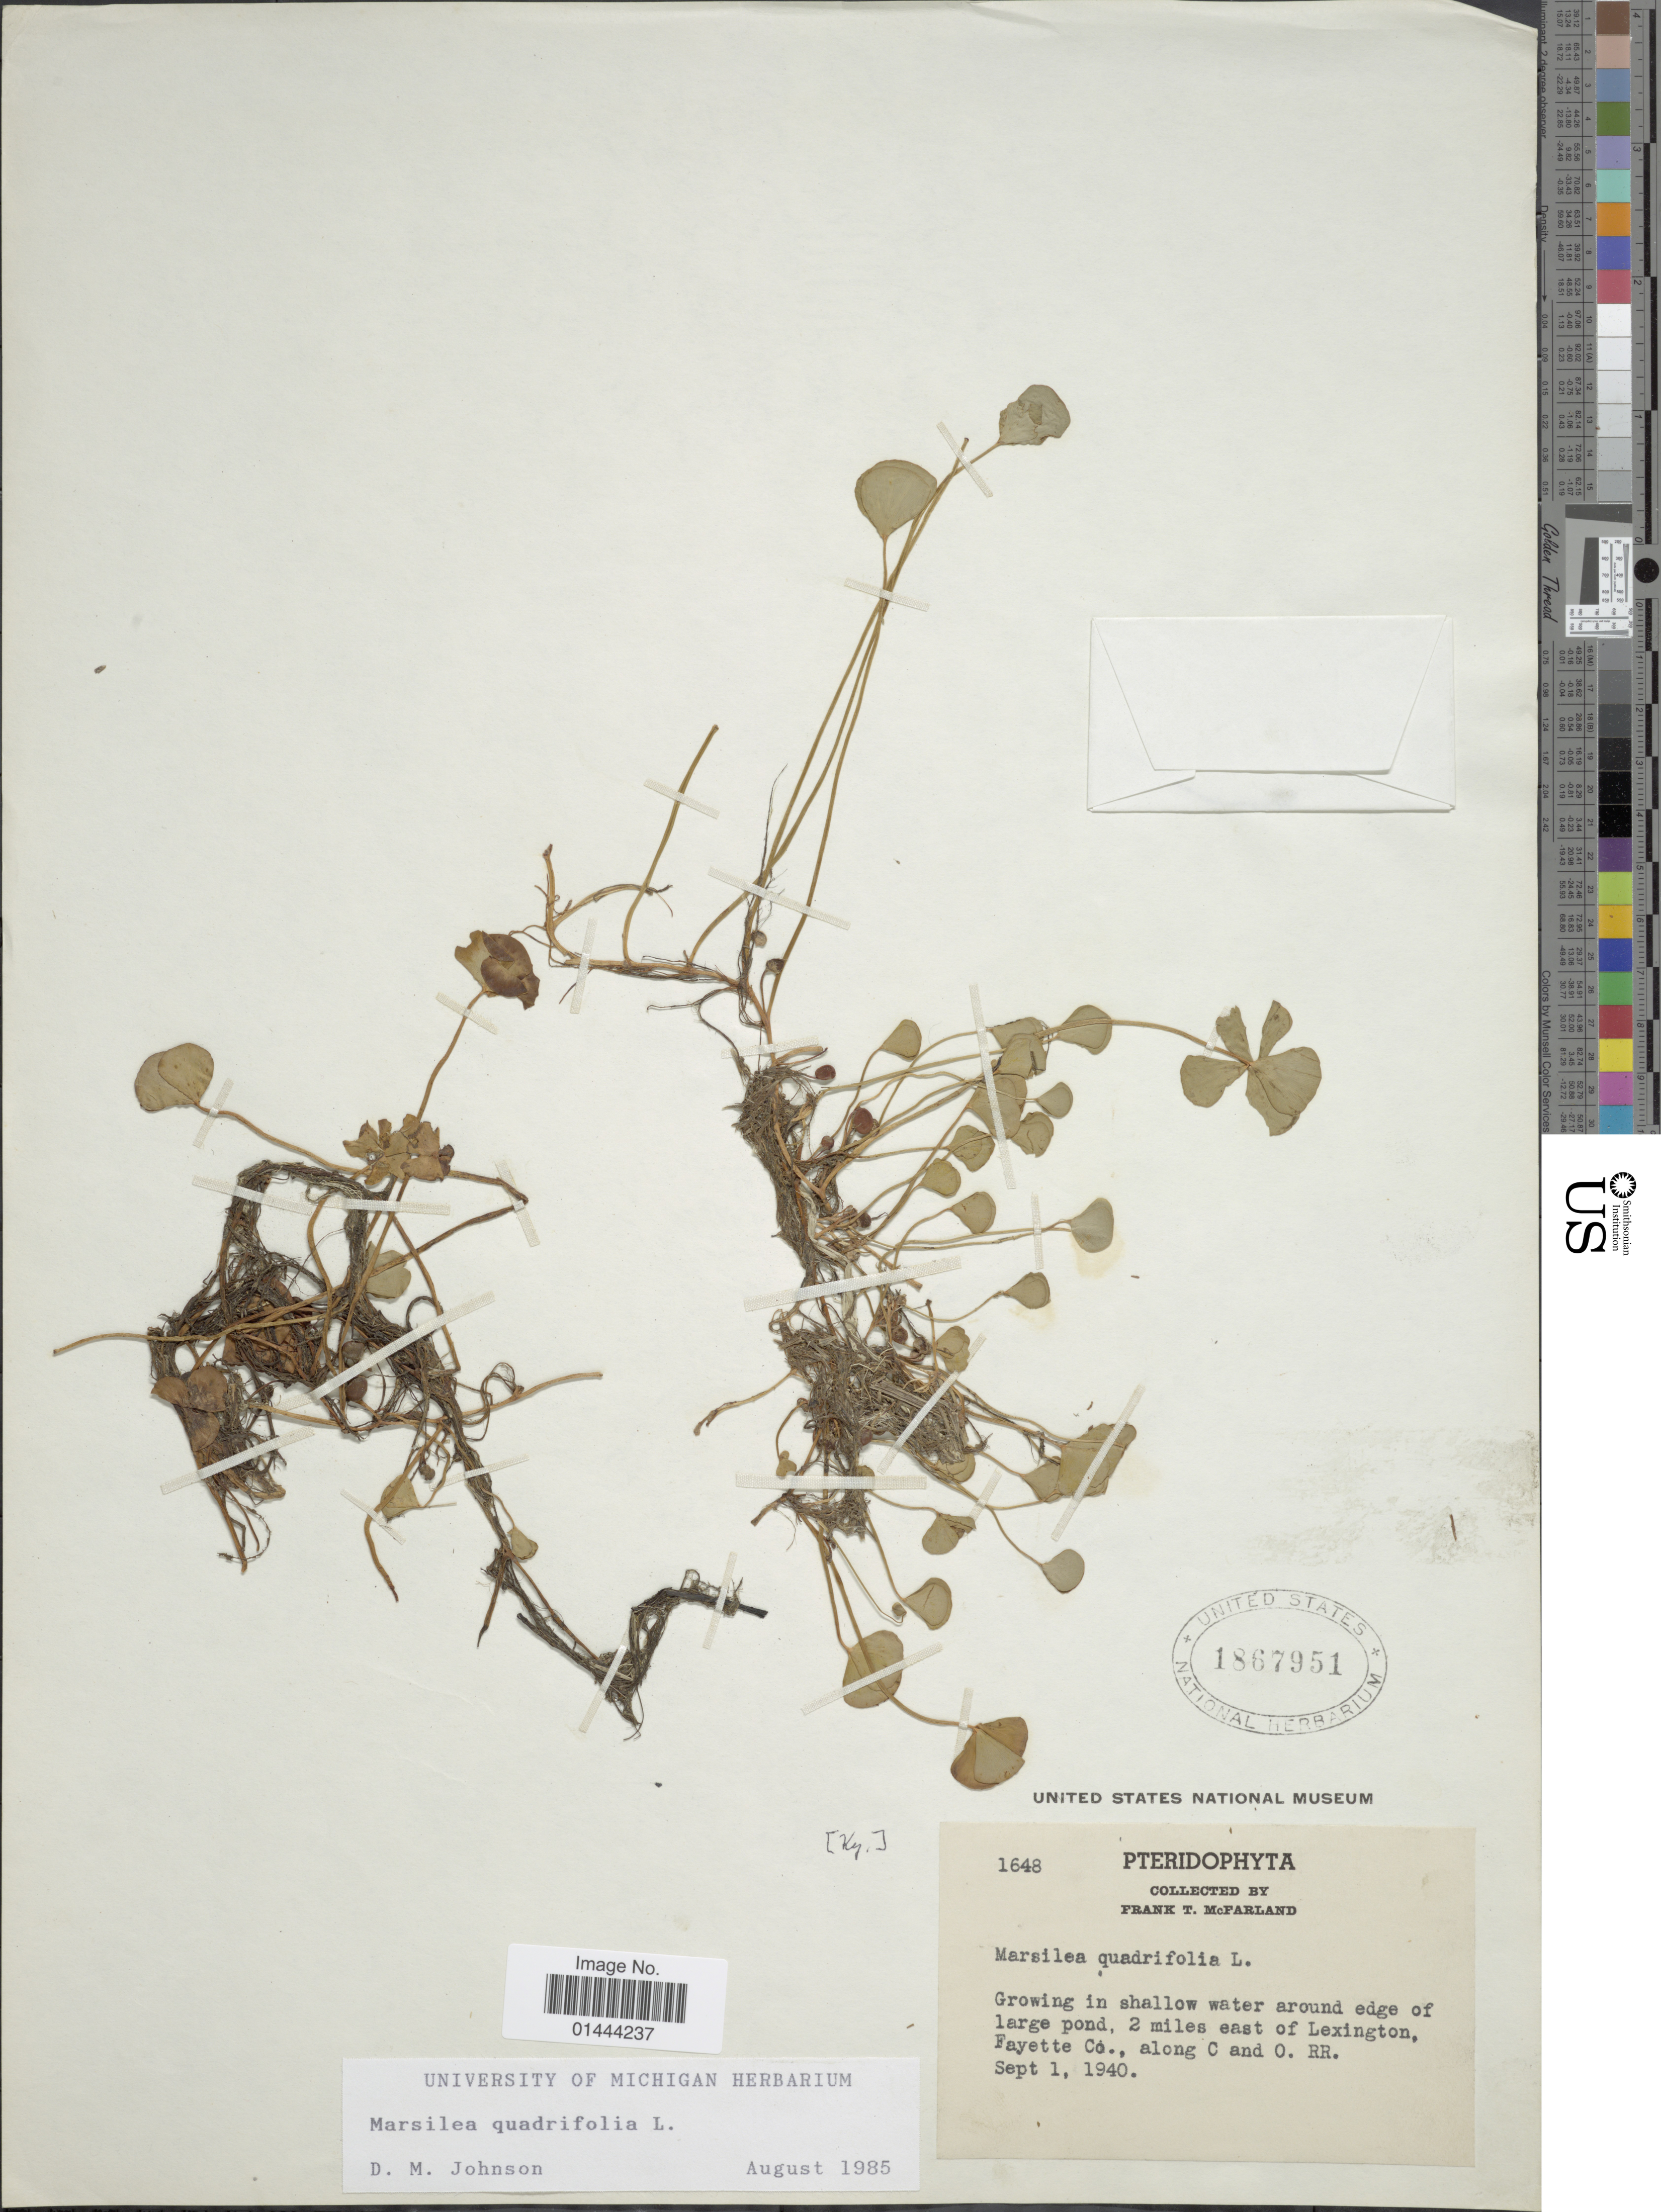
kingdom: Plantae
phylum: Tracheophyta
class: Polypodiopsida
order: Salviniales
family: Marsileaceae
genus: Marsilea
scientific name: Marsilea quadrifolia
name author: L.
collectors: F. McFarland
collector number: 1648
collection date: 1940-09-01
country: United States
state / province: Kentucky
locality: Growing in shallow water around edge of large pond, 2 miles east of Lexington, Fayette Co., along C and O. RR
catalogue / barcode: US 1867951